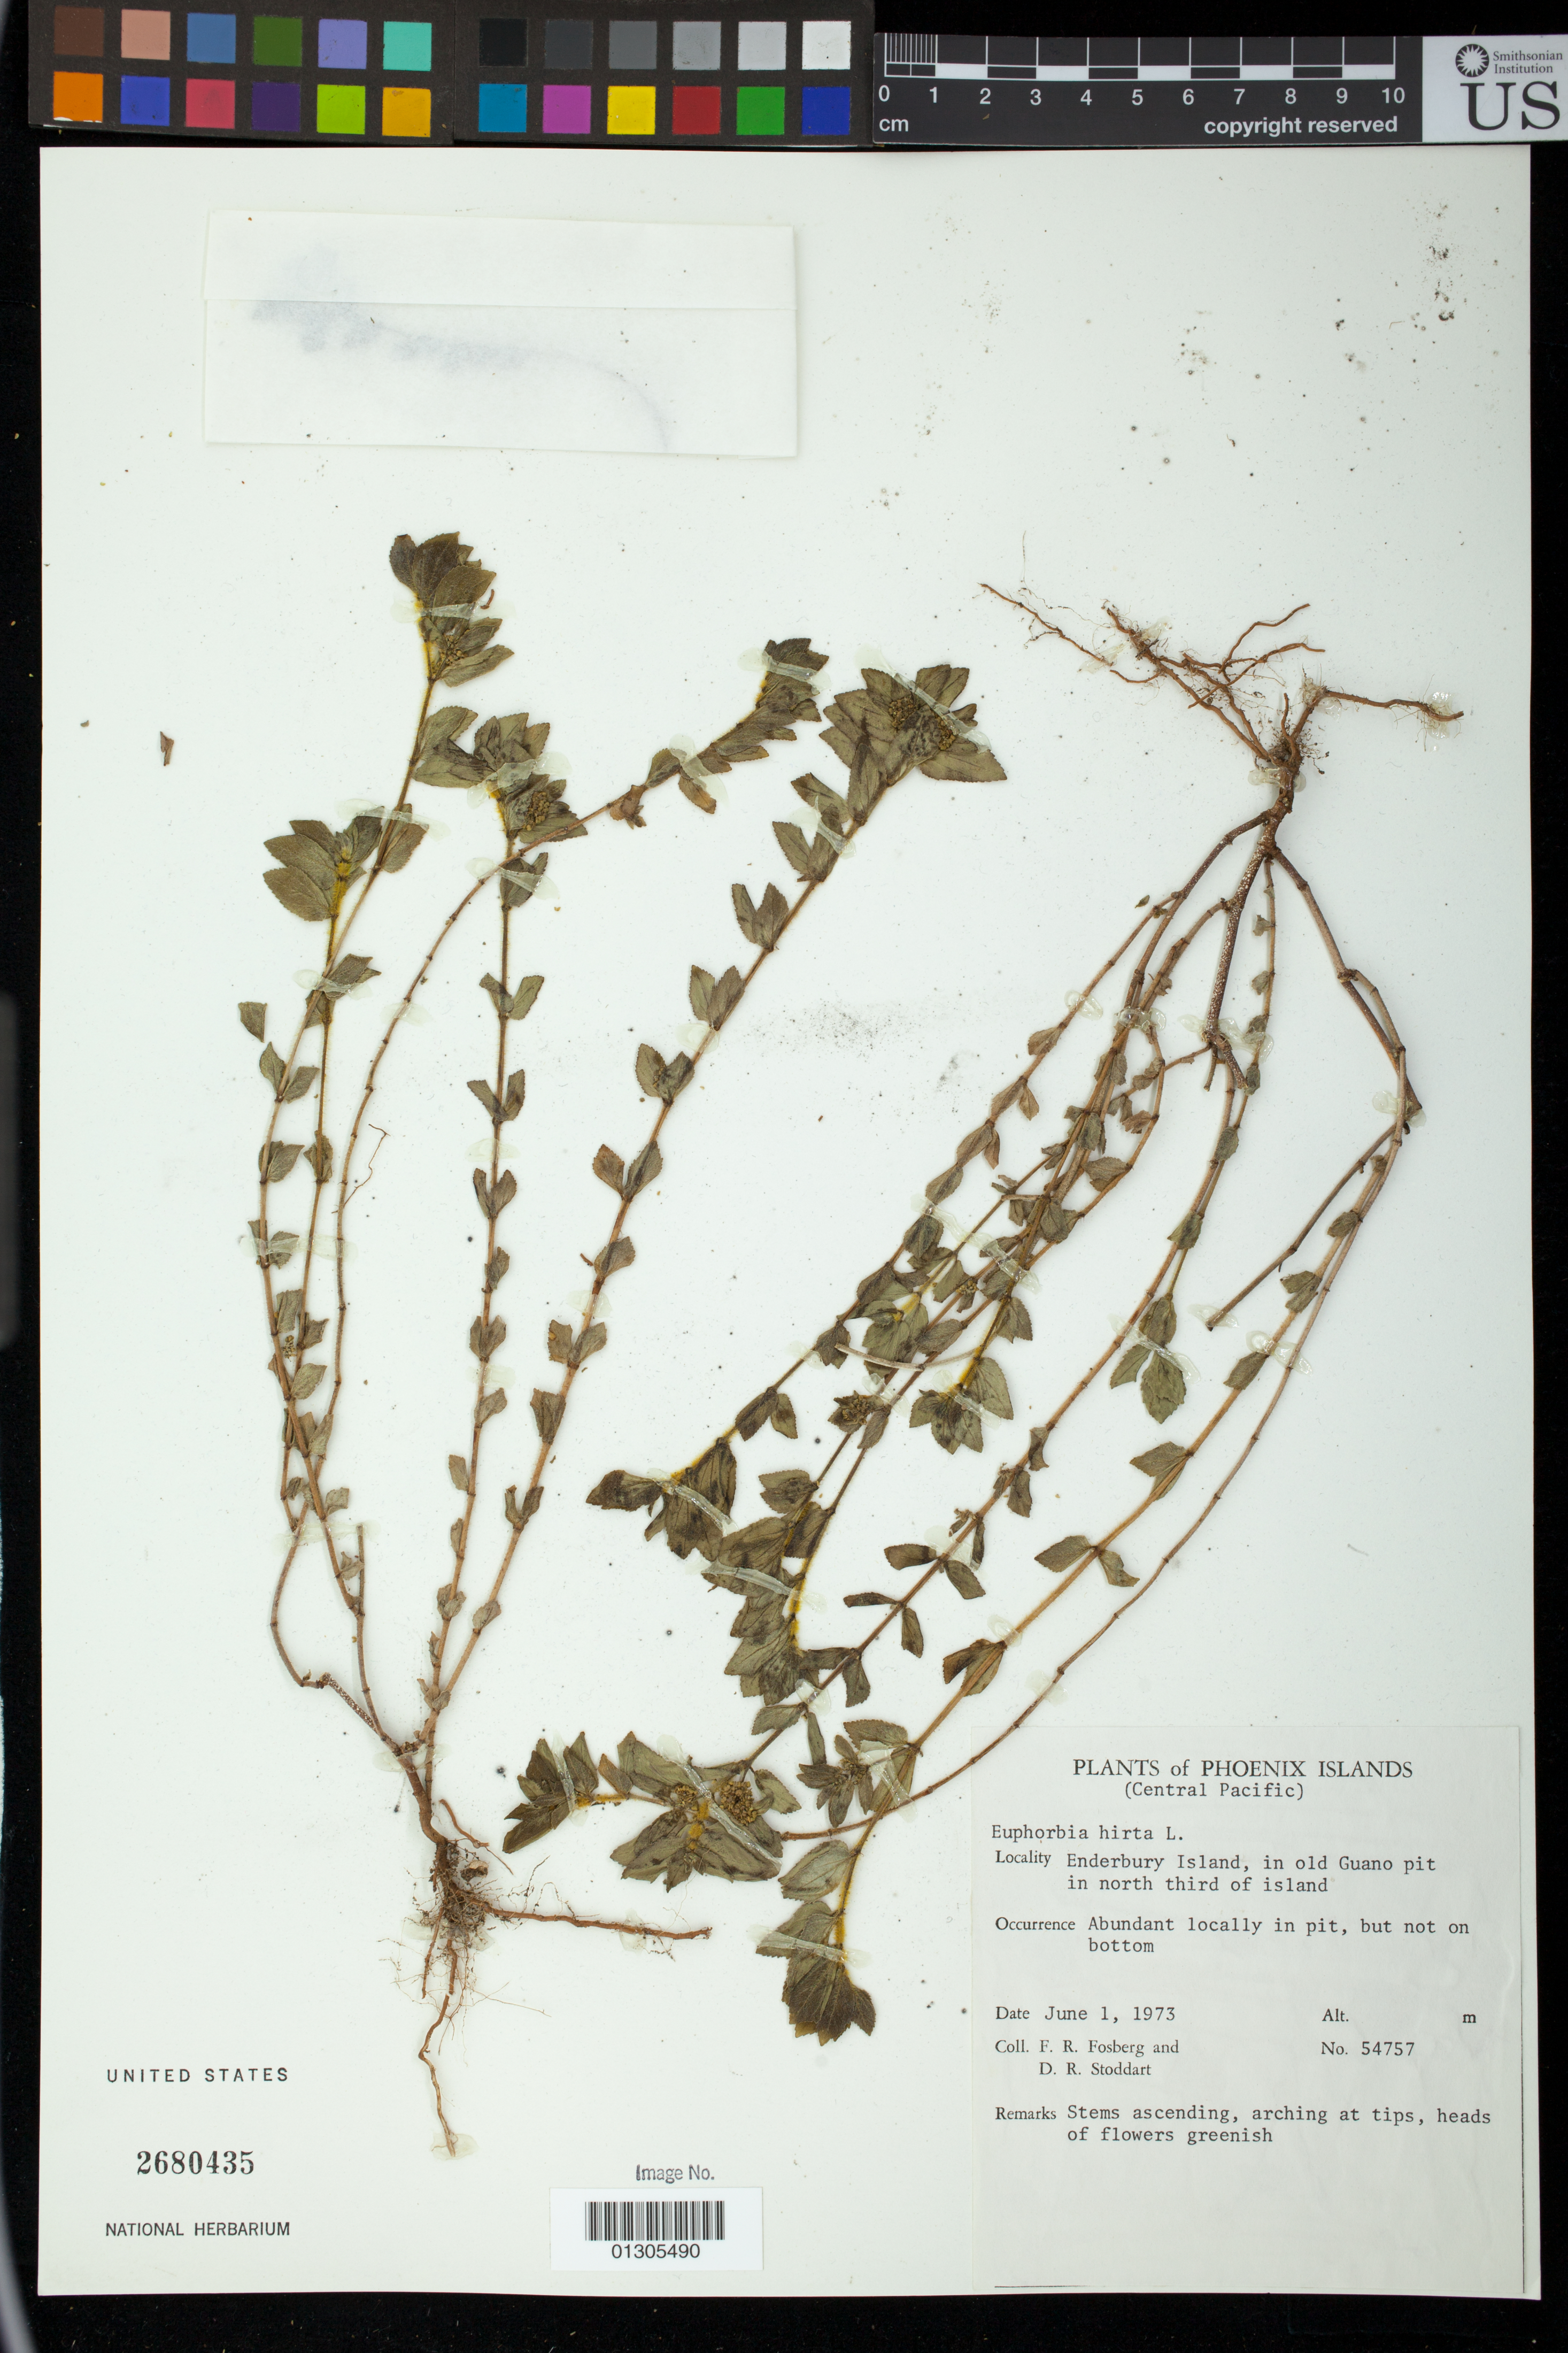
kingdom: Plantae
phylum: Tracheophyta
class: Magnoliopsida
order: Malpighiales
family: Euphorbiaceae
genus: Euphorbia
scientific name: Euphorbia hirta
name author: L.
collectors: F. R. Fosberg & D. R. Stoddart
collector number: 54757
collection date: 1973-06-01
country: Kiribati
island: Enderbury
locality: Enderbury Island; in old Guano pit in north third of island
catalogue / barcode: US 2680435